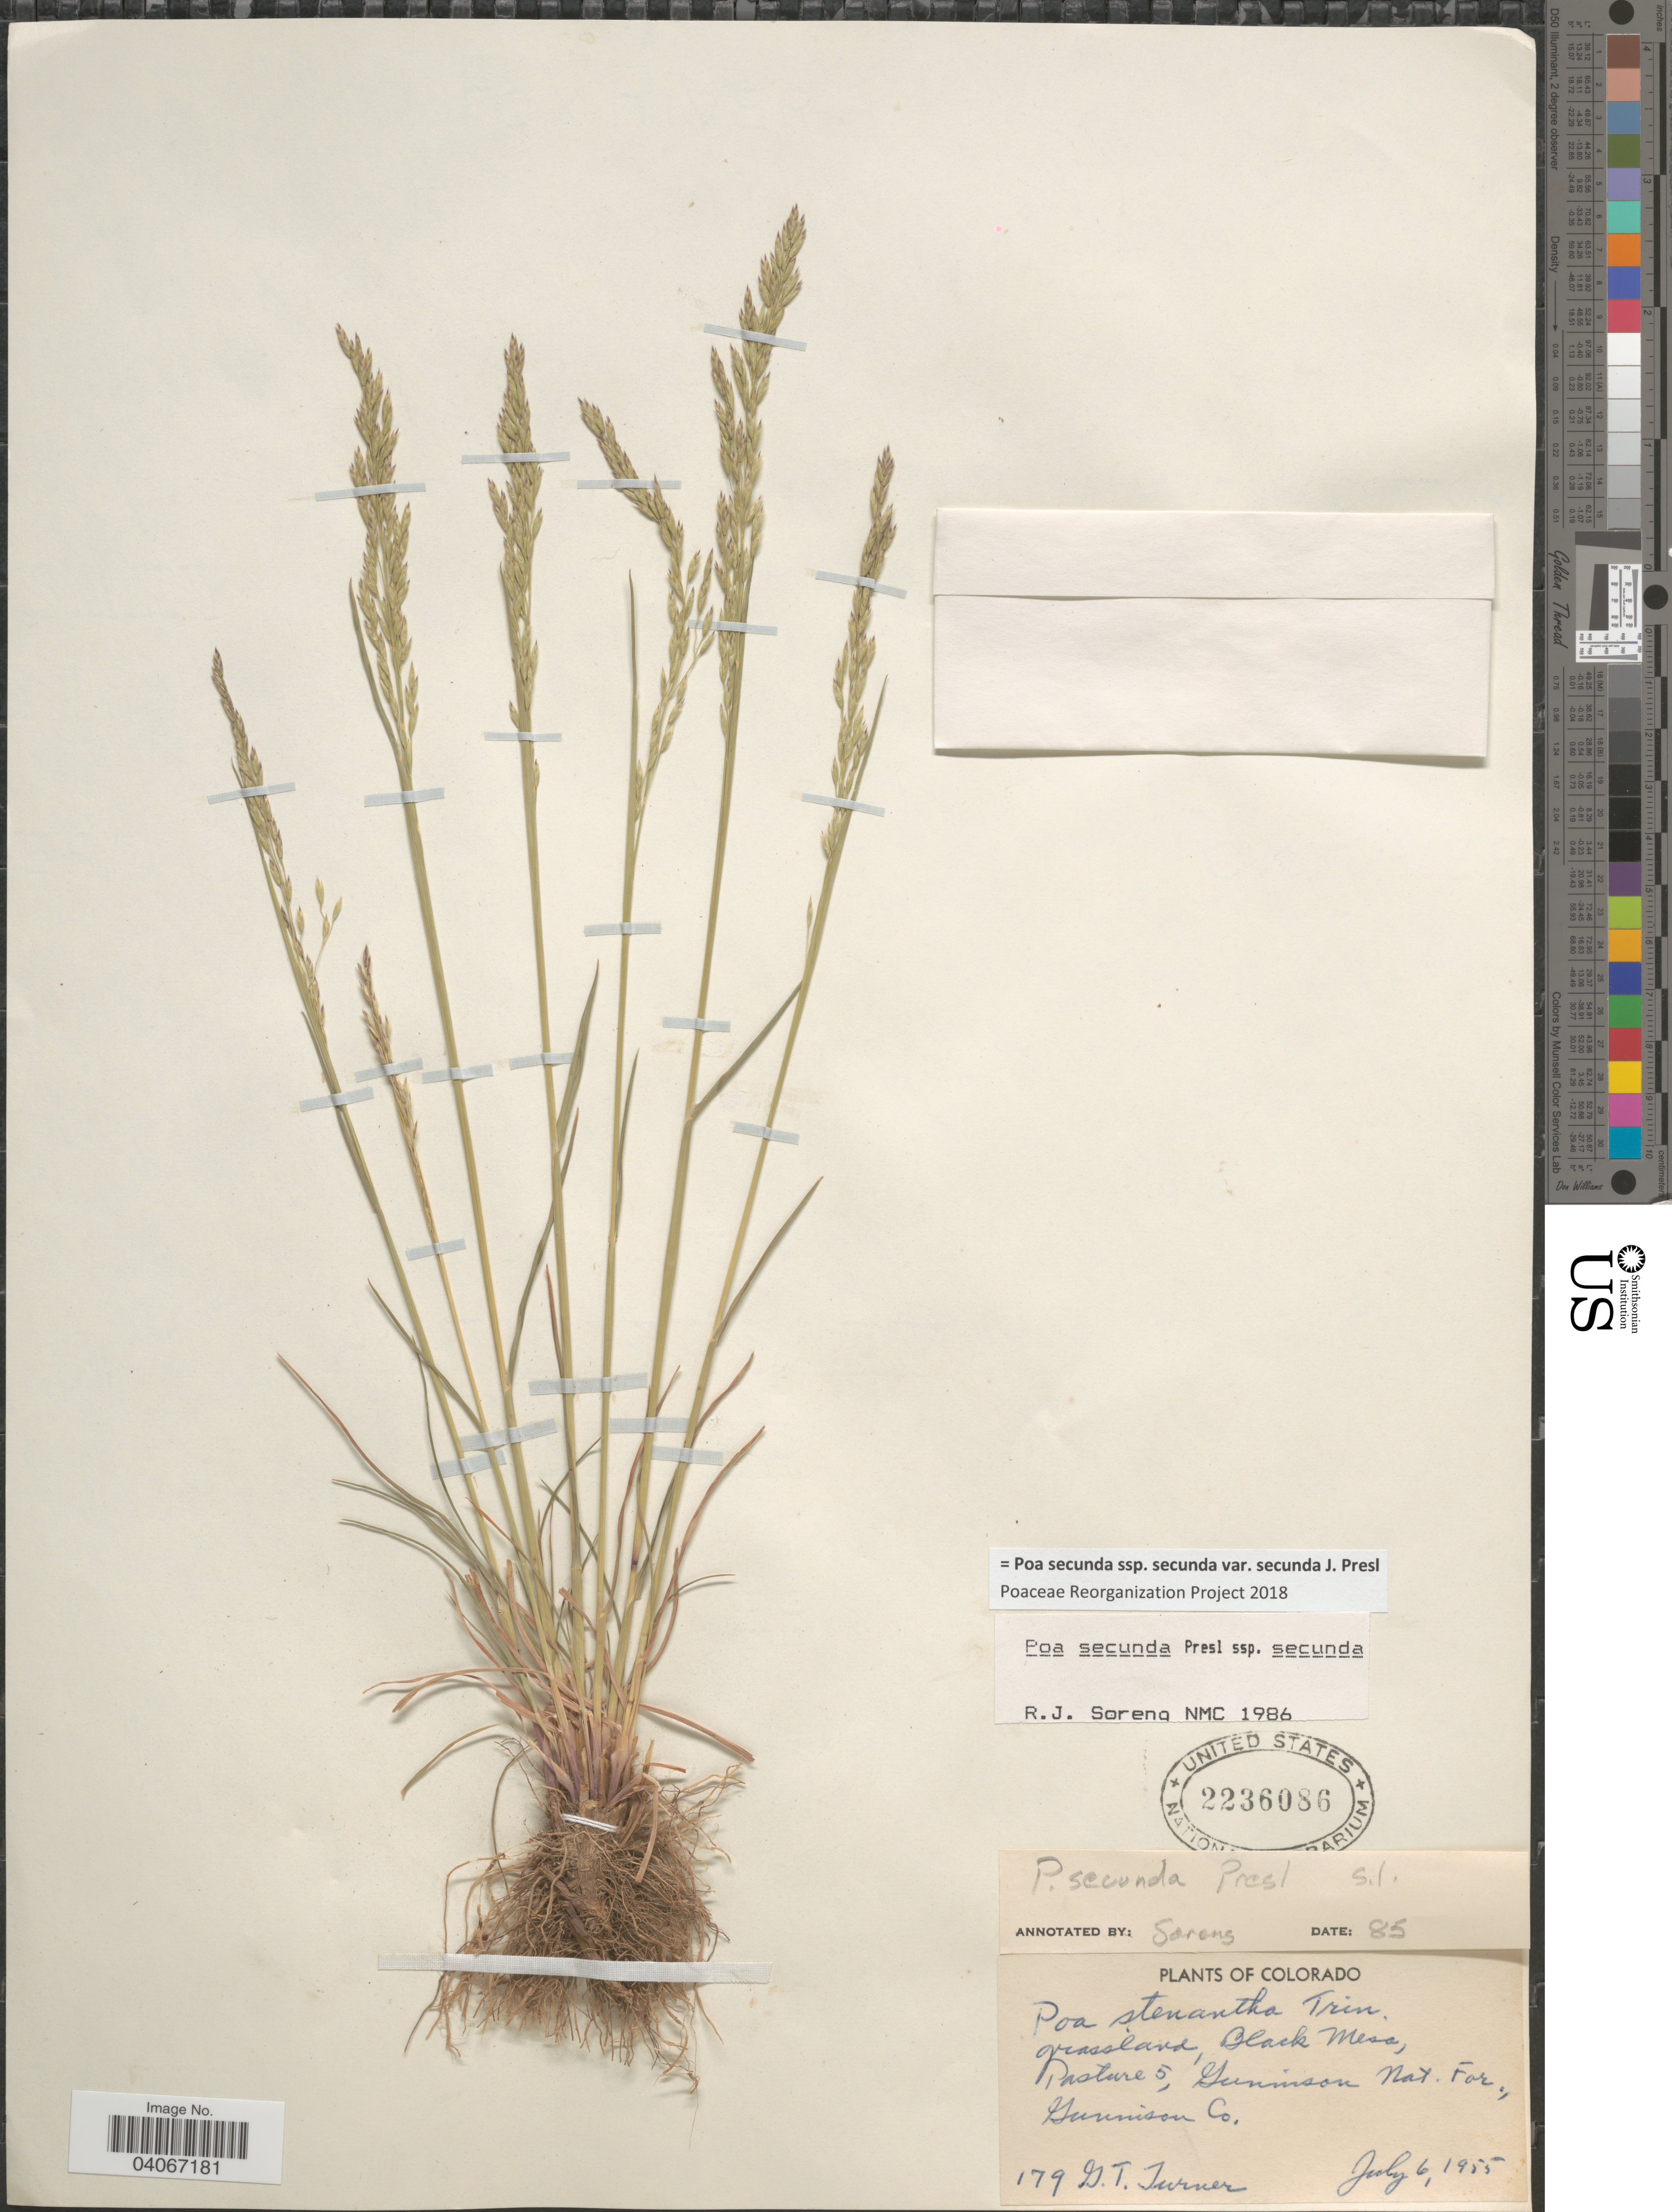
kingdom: Plantae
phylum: Tracheophyta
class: Liliopsida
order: Poales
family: Poaceae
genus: Poa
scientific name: Poa secunda subsp. secunda var. secunda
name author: J. Presl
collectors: G. T. Turner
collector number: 179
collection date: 1955-07-06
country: United States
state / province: Colorado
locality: Black Mesa, Pasture 5, Gunnison Nat. For., Gunnison Co.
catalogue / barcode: US 2236086